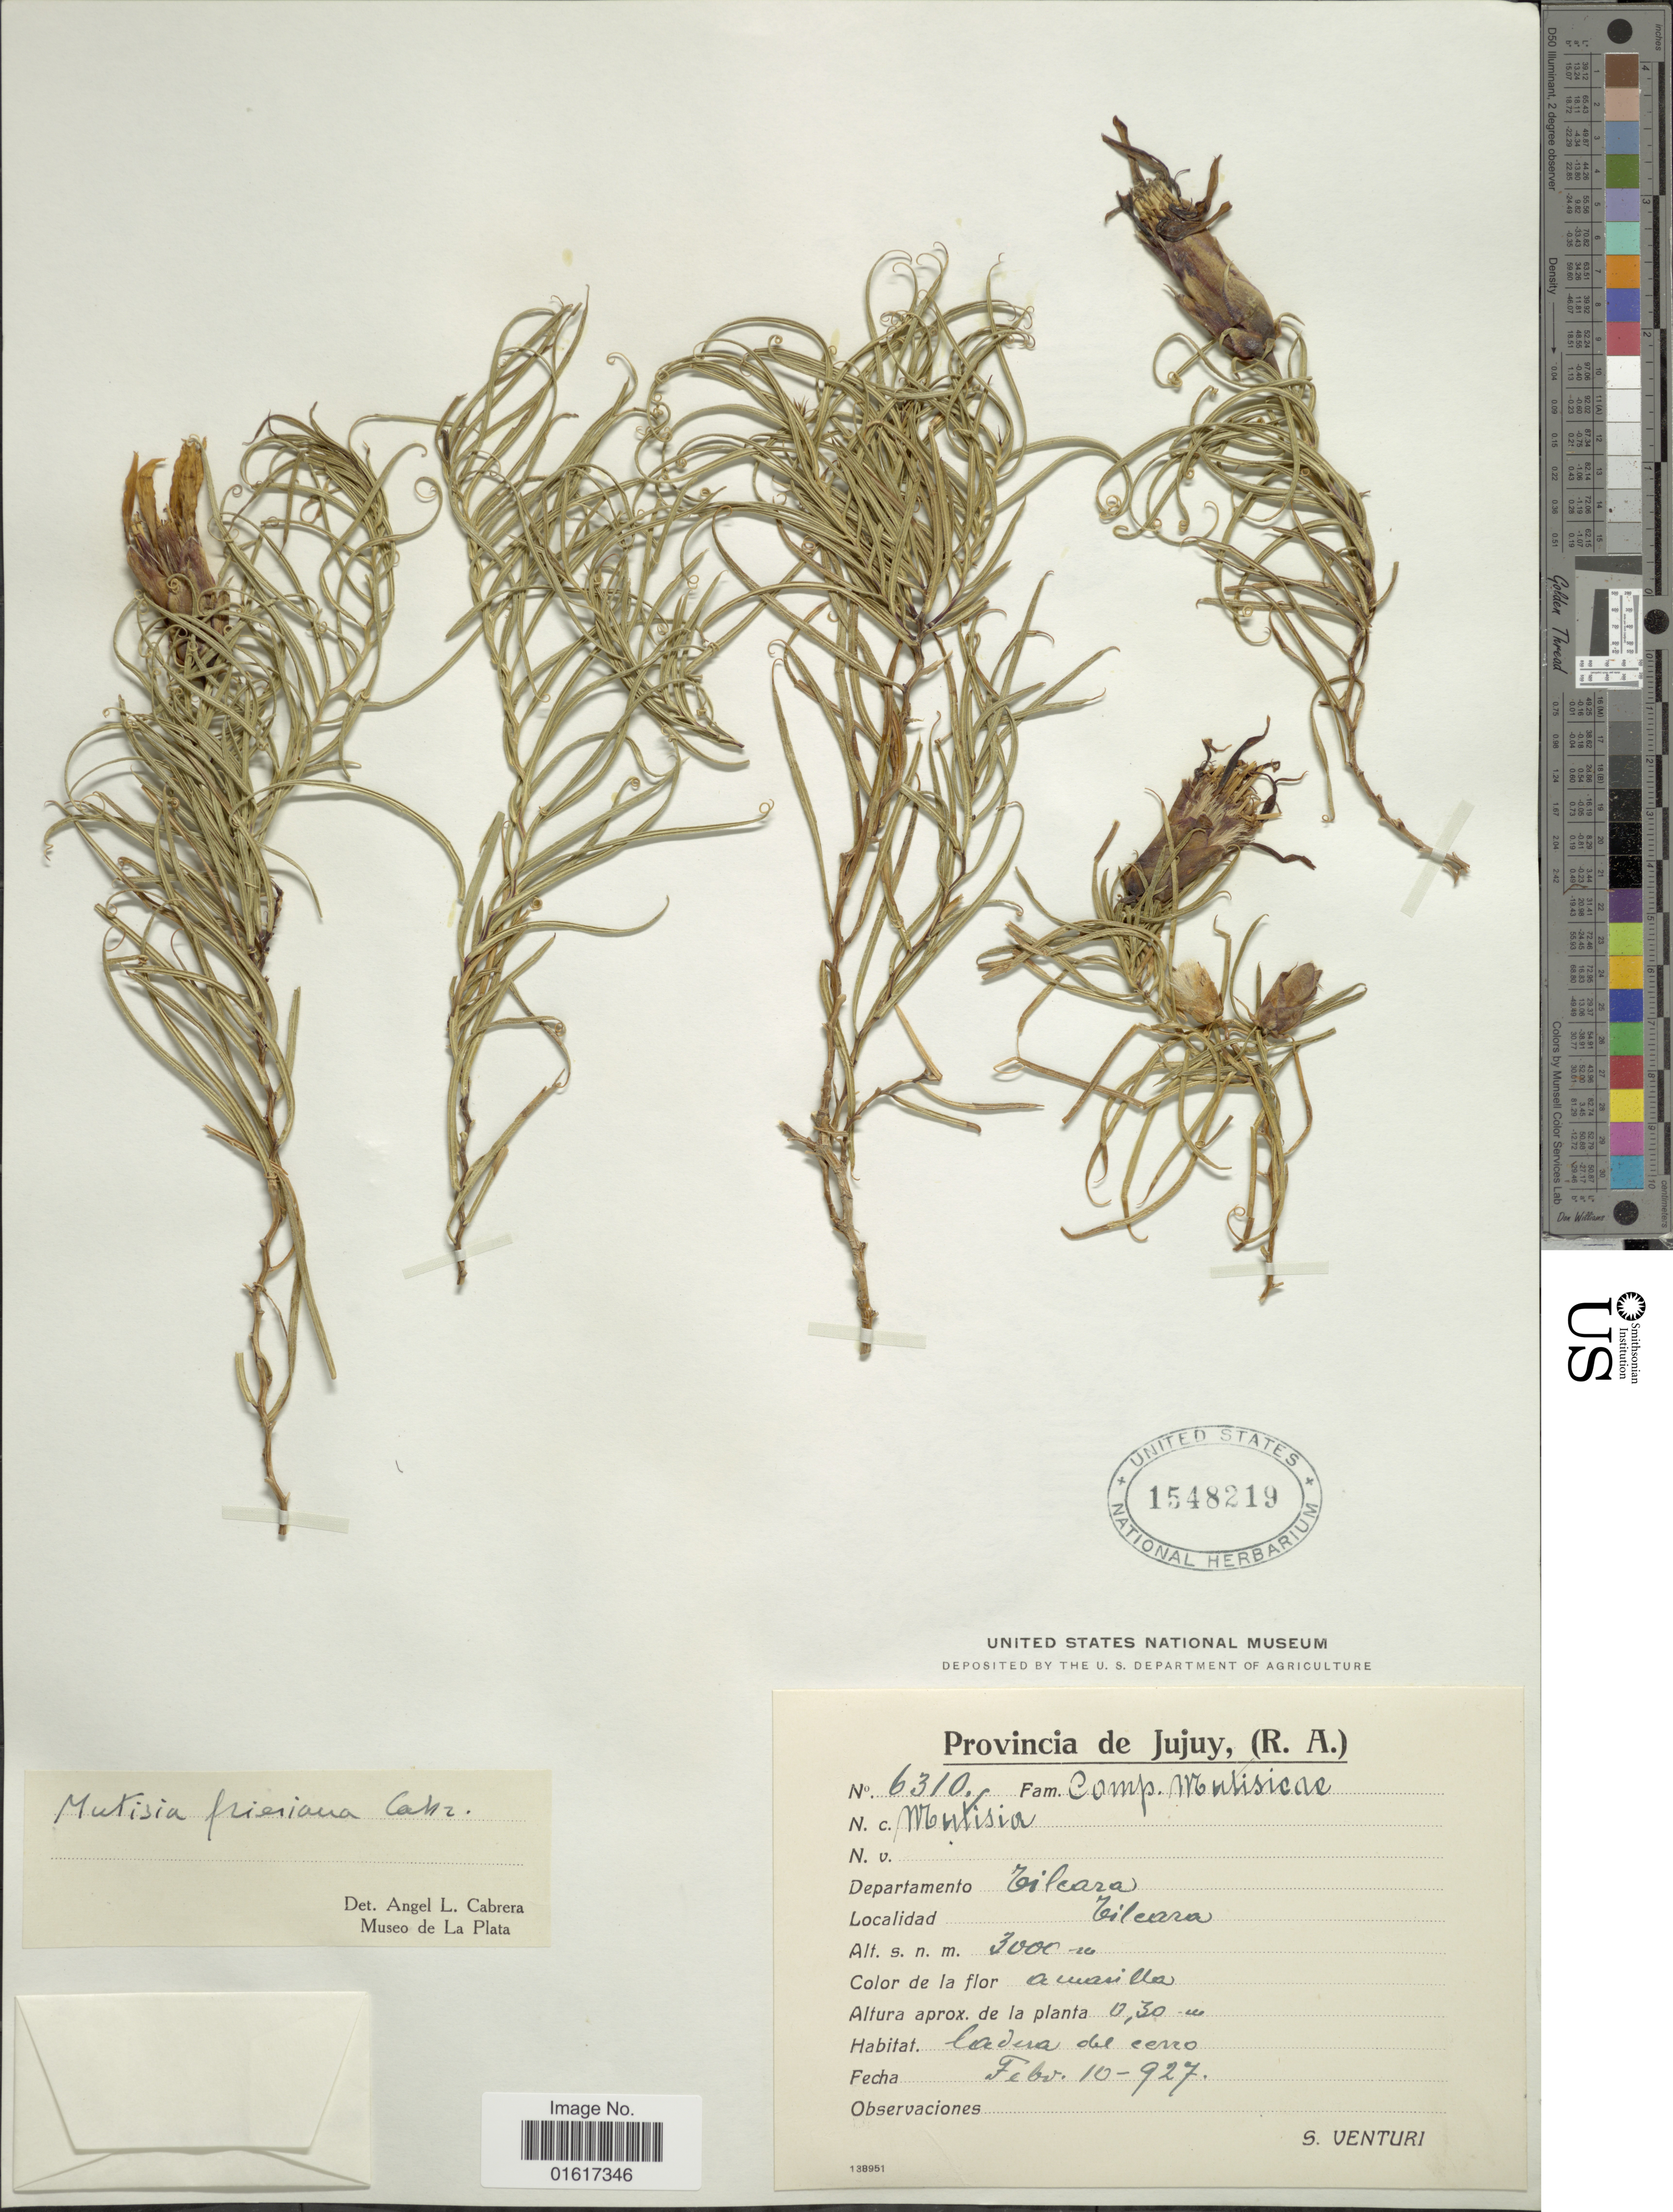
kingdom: Plantae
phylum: Tracheophyta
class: Magnoliopsida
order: Asterales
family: Asteraceae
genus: Mutisia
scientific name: Mutisia friesiana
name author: Cabrera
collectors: S. Venturi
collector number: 6310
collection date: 1927-02-10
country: Argentina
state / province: Jujuy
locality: Departamento Cilcara. Tilcara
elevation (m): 3000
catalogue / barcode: US 1548219